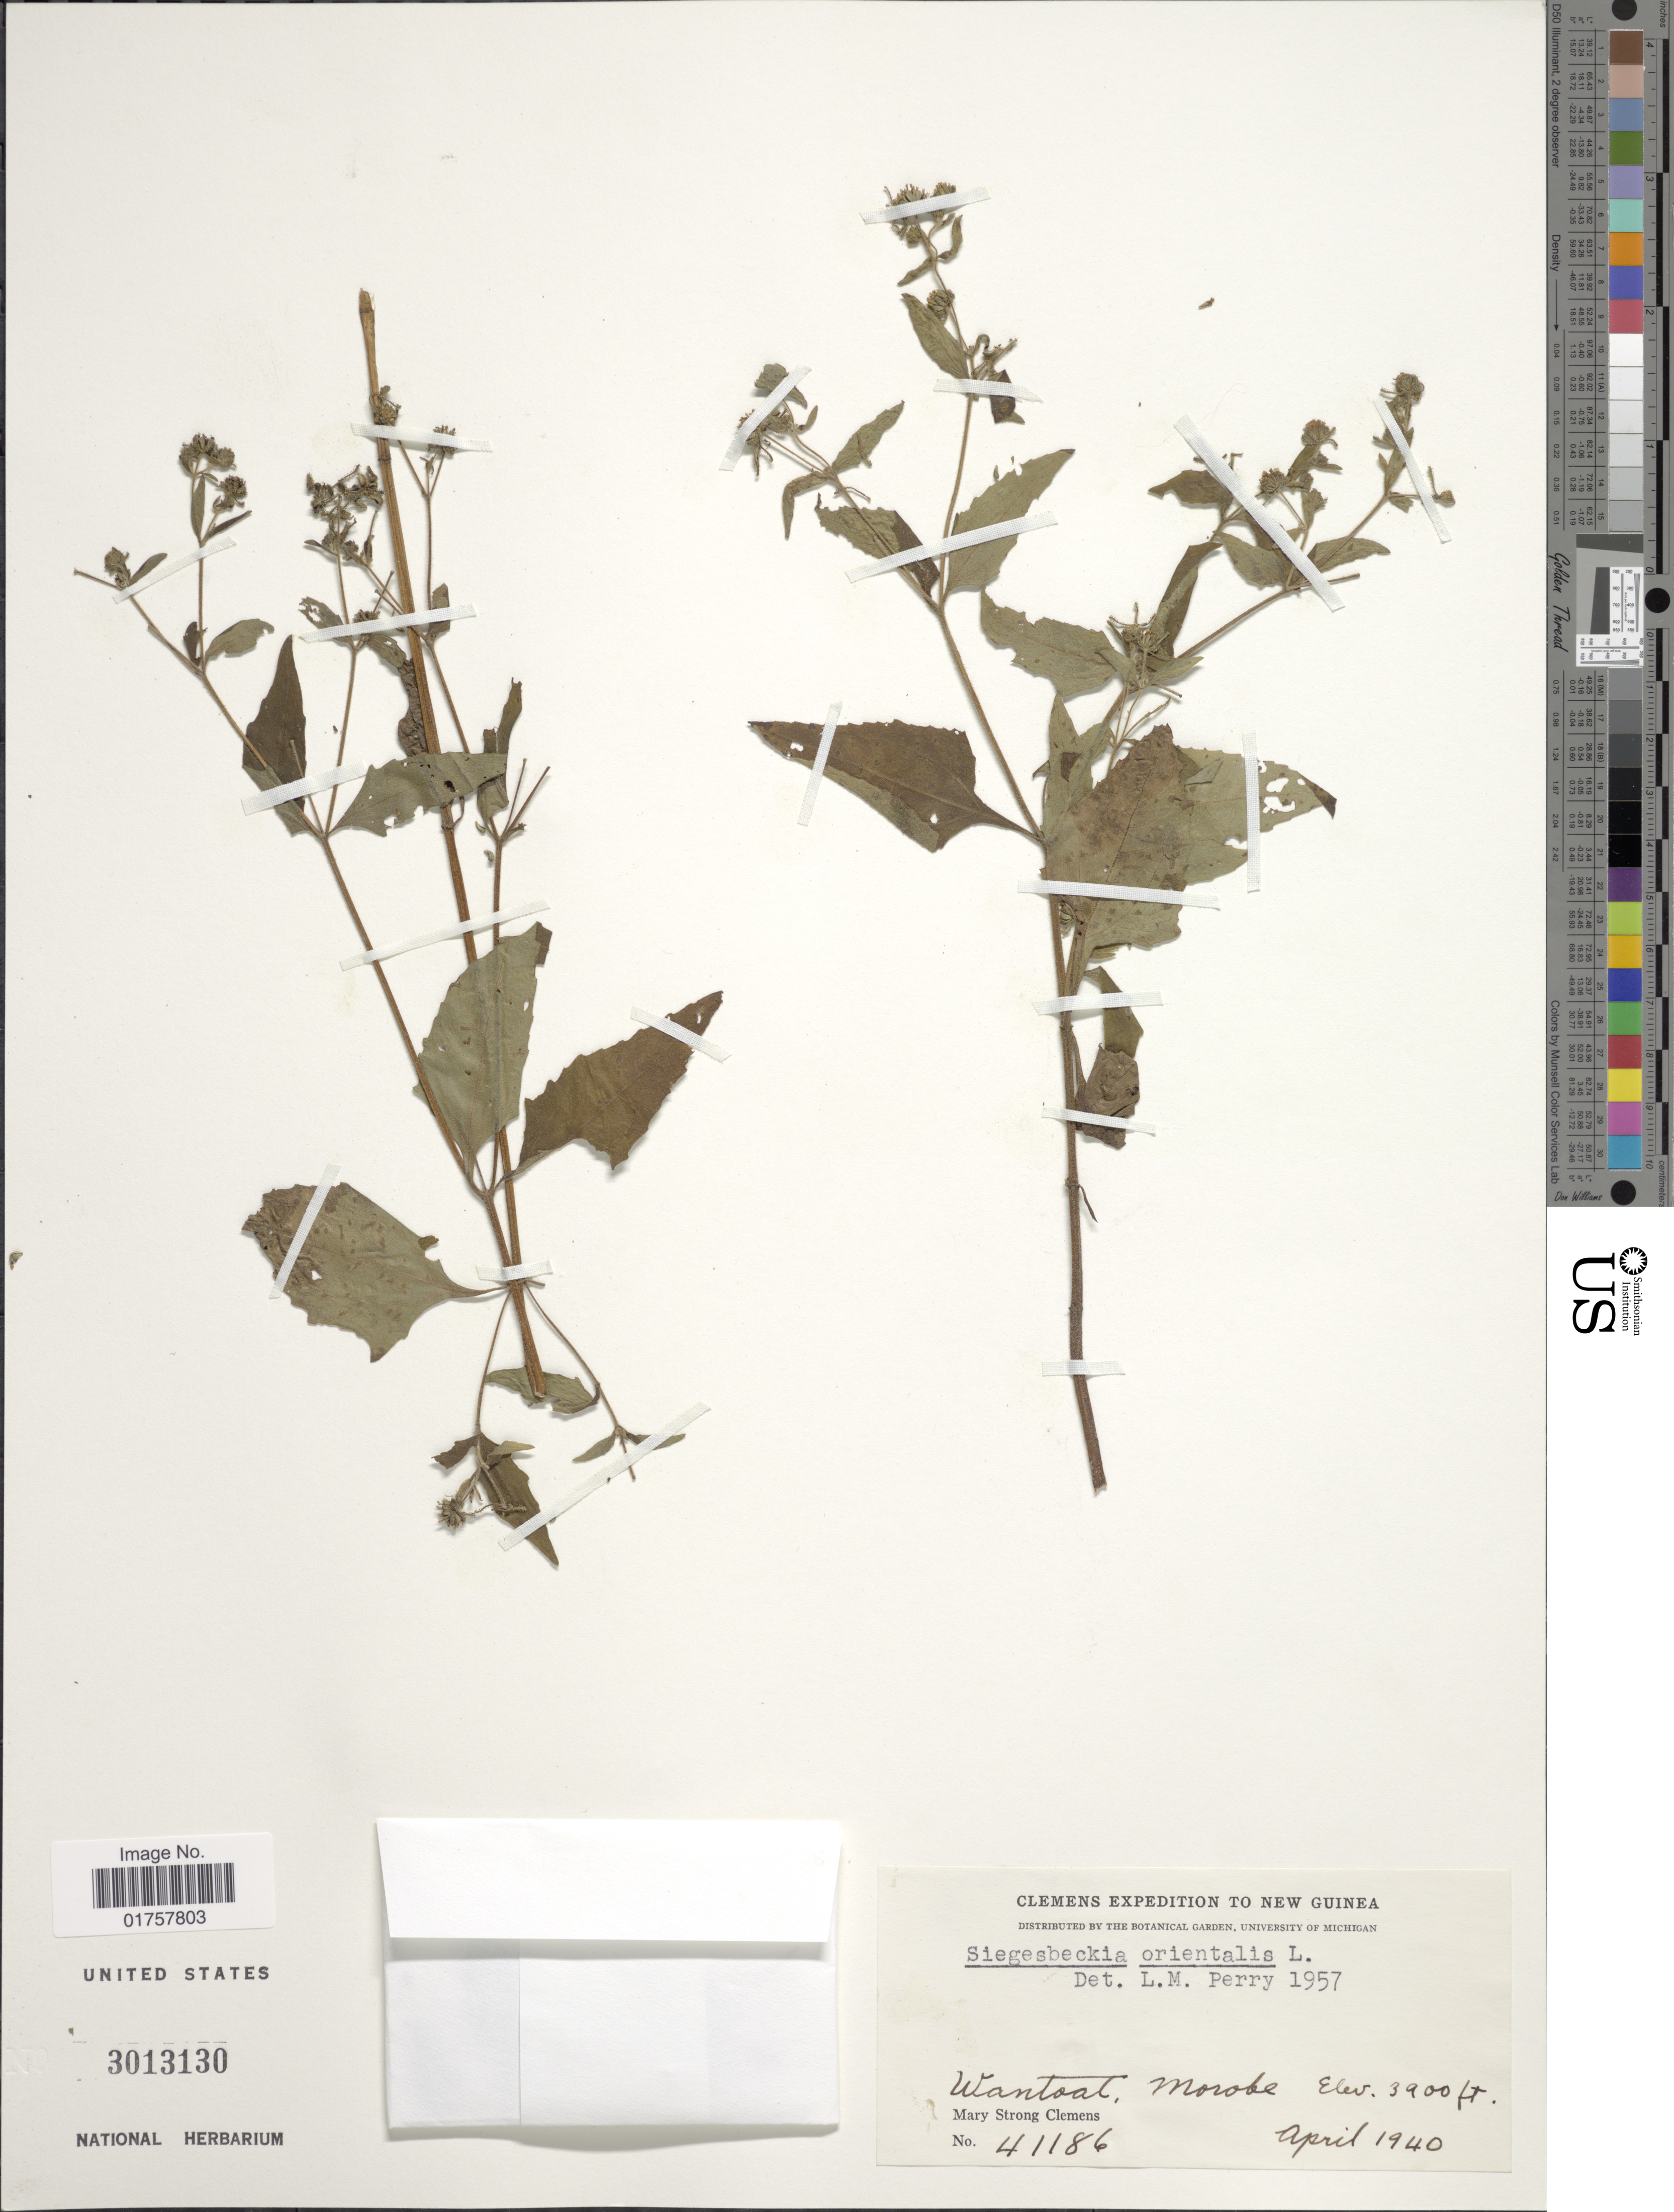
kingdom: Plantae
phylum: Tracheophyta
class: Magnoliopsida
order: Asterales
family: Asteraceae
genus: Sigesbeckia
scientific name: Sigesbeckia orientalis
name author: L.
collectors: M. S. Clemens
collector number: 41186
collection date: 1940-04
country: Papua New Guinea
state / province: Morobe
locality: Wantoat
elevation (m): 1189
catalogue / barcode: US 3013130